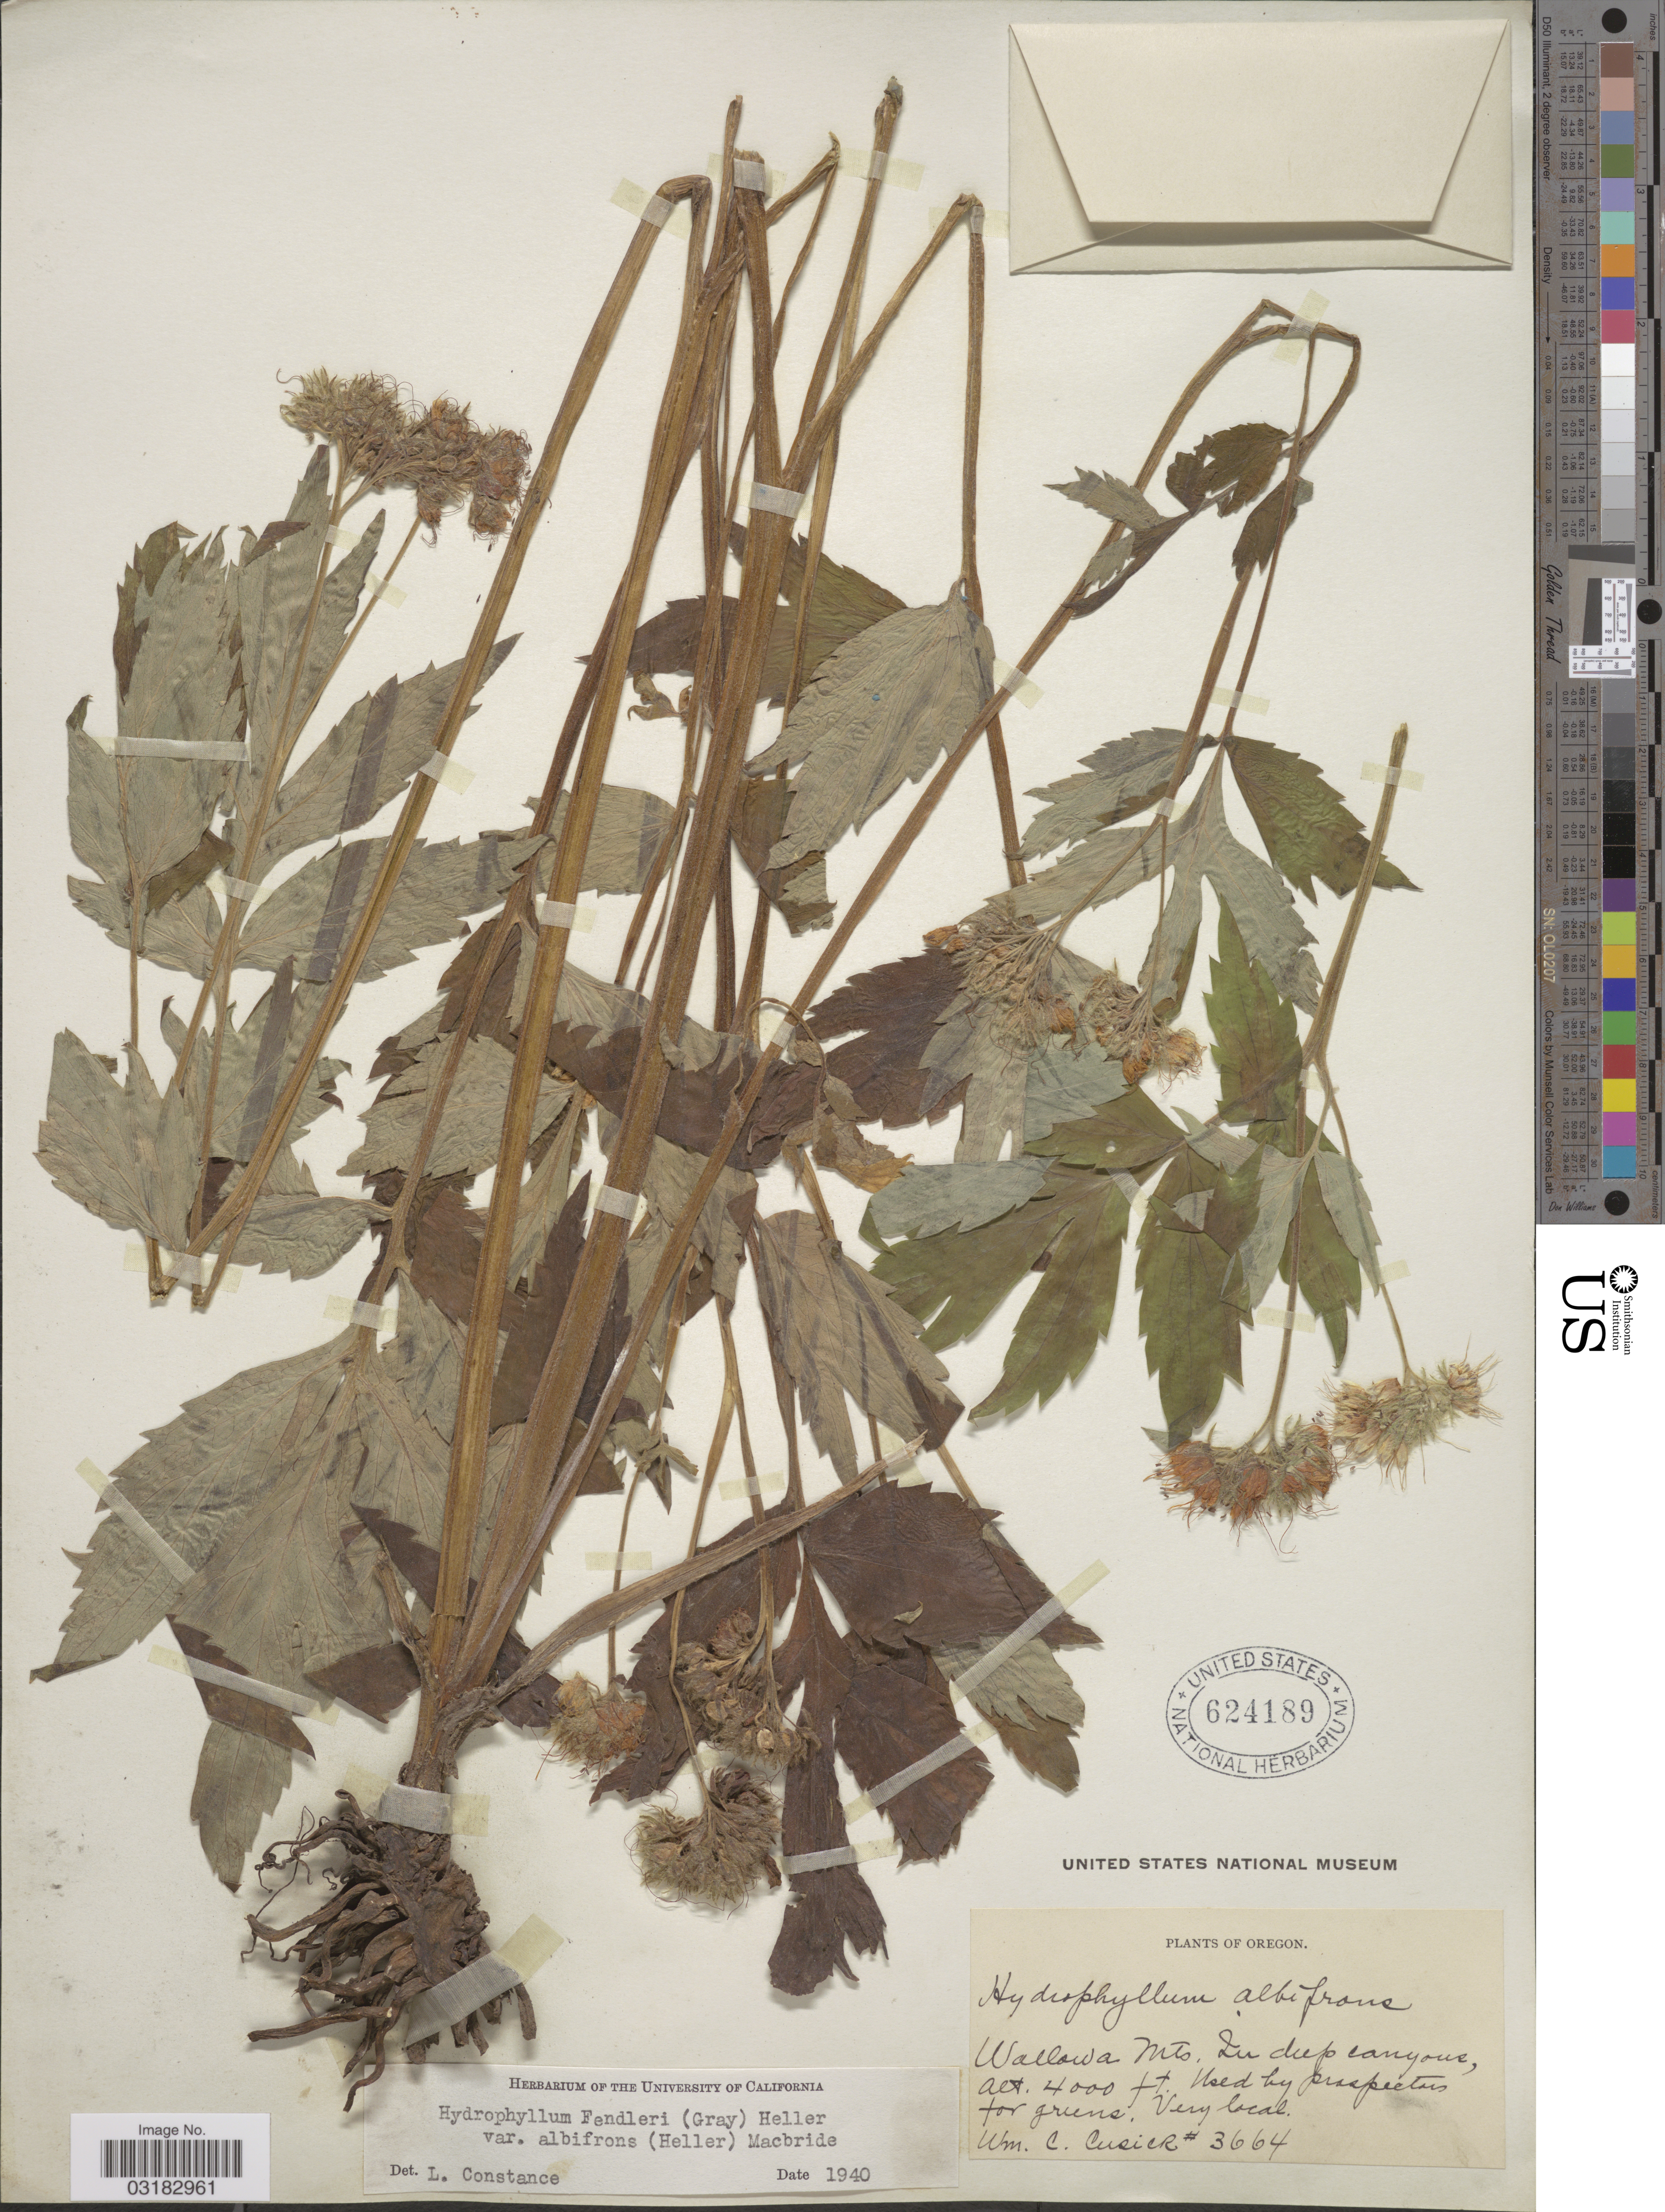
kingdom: Plantae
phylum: Tracheophyta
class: Magnoliopsida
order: Boraginales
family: Hydrophyllaceae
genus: Hydrophyllum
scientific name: Hydrophyllum fendleri var. albifrons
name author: (A. Heller) J.F. Macbr.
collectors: W. C. Cusick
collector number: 3664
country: United States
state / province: Oregon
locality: Wallowa Mts. In deep canyons.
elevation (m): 1219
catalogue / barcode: US 624189